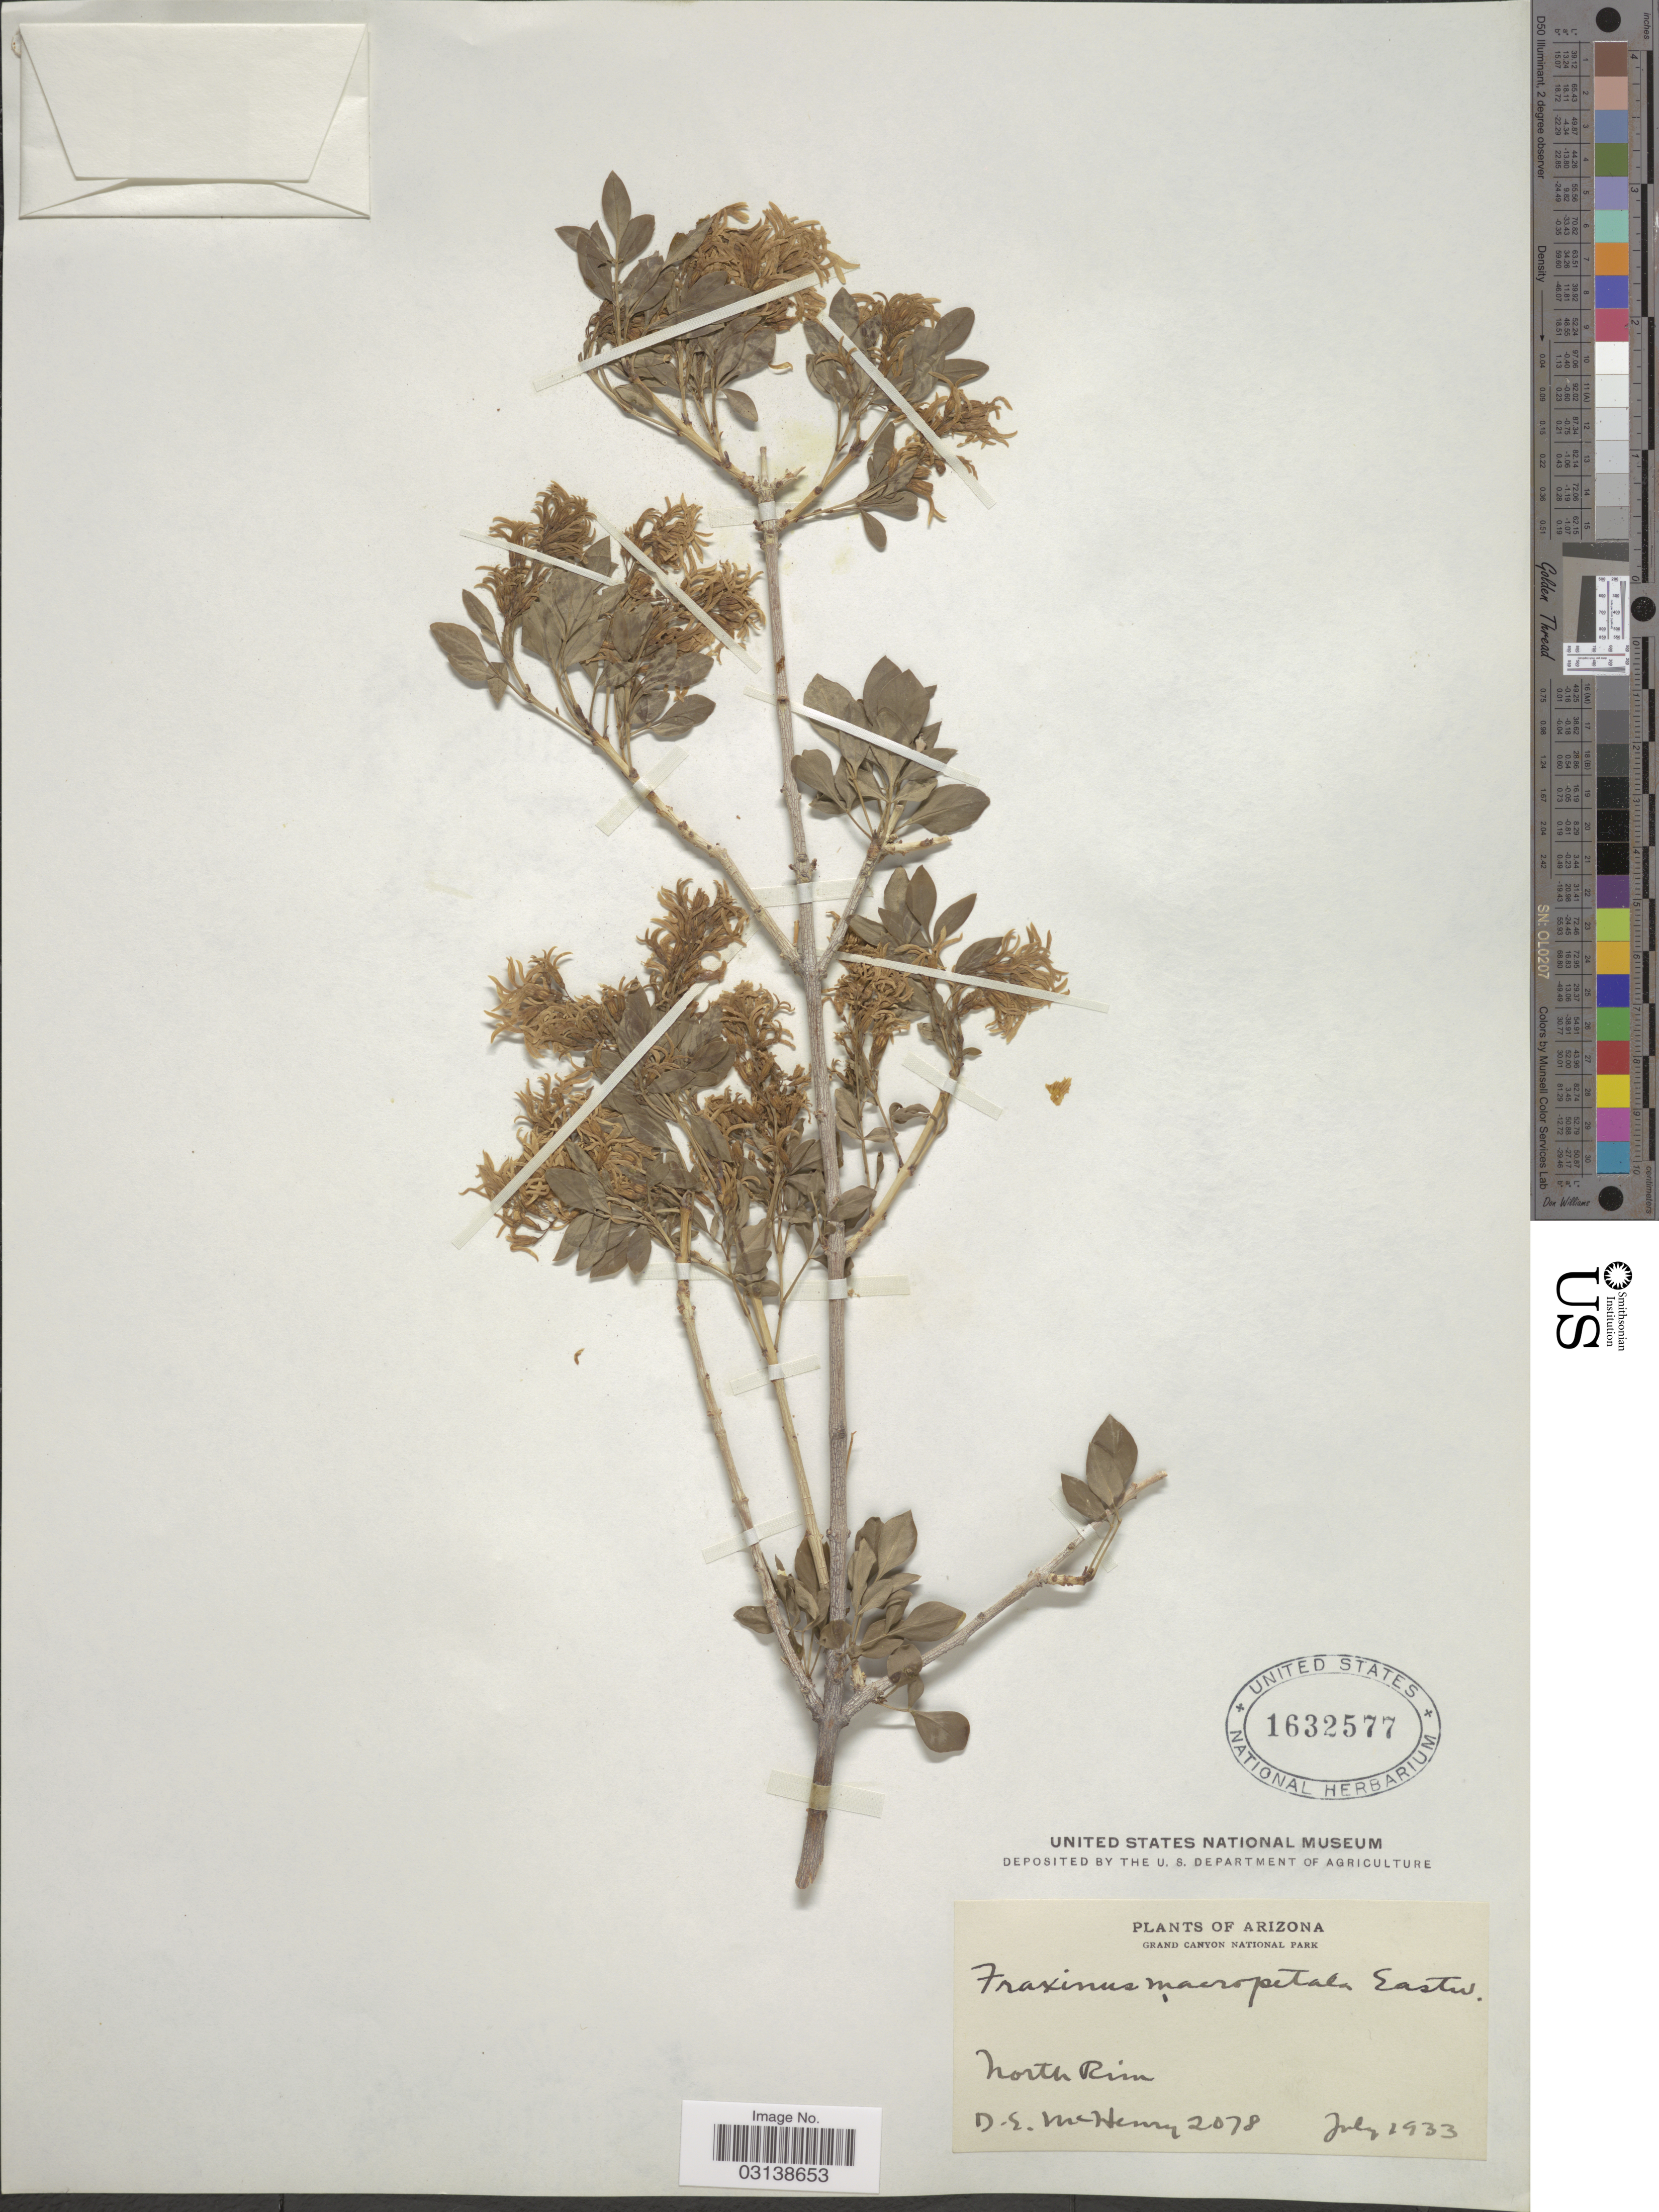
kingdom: Plantae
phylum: Tracheophyta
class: Magnoliopsida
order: Lamiales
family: Oleaceae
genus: Fraxinus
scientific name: Fraxinus cuspidata var. macropetala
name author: (Eastw.) Rehder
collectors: D. McHenry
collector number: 2078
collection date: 1933-07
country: United States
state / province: Arizona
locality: Grand Canyon National Park. North Rim.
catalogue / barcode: US 1632577